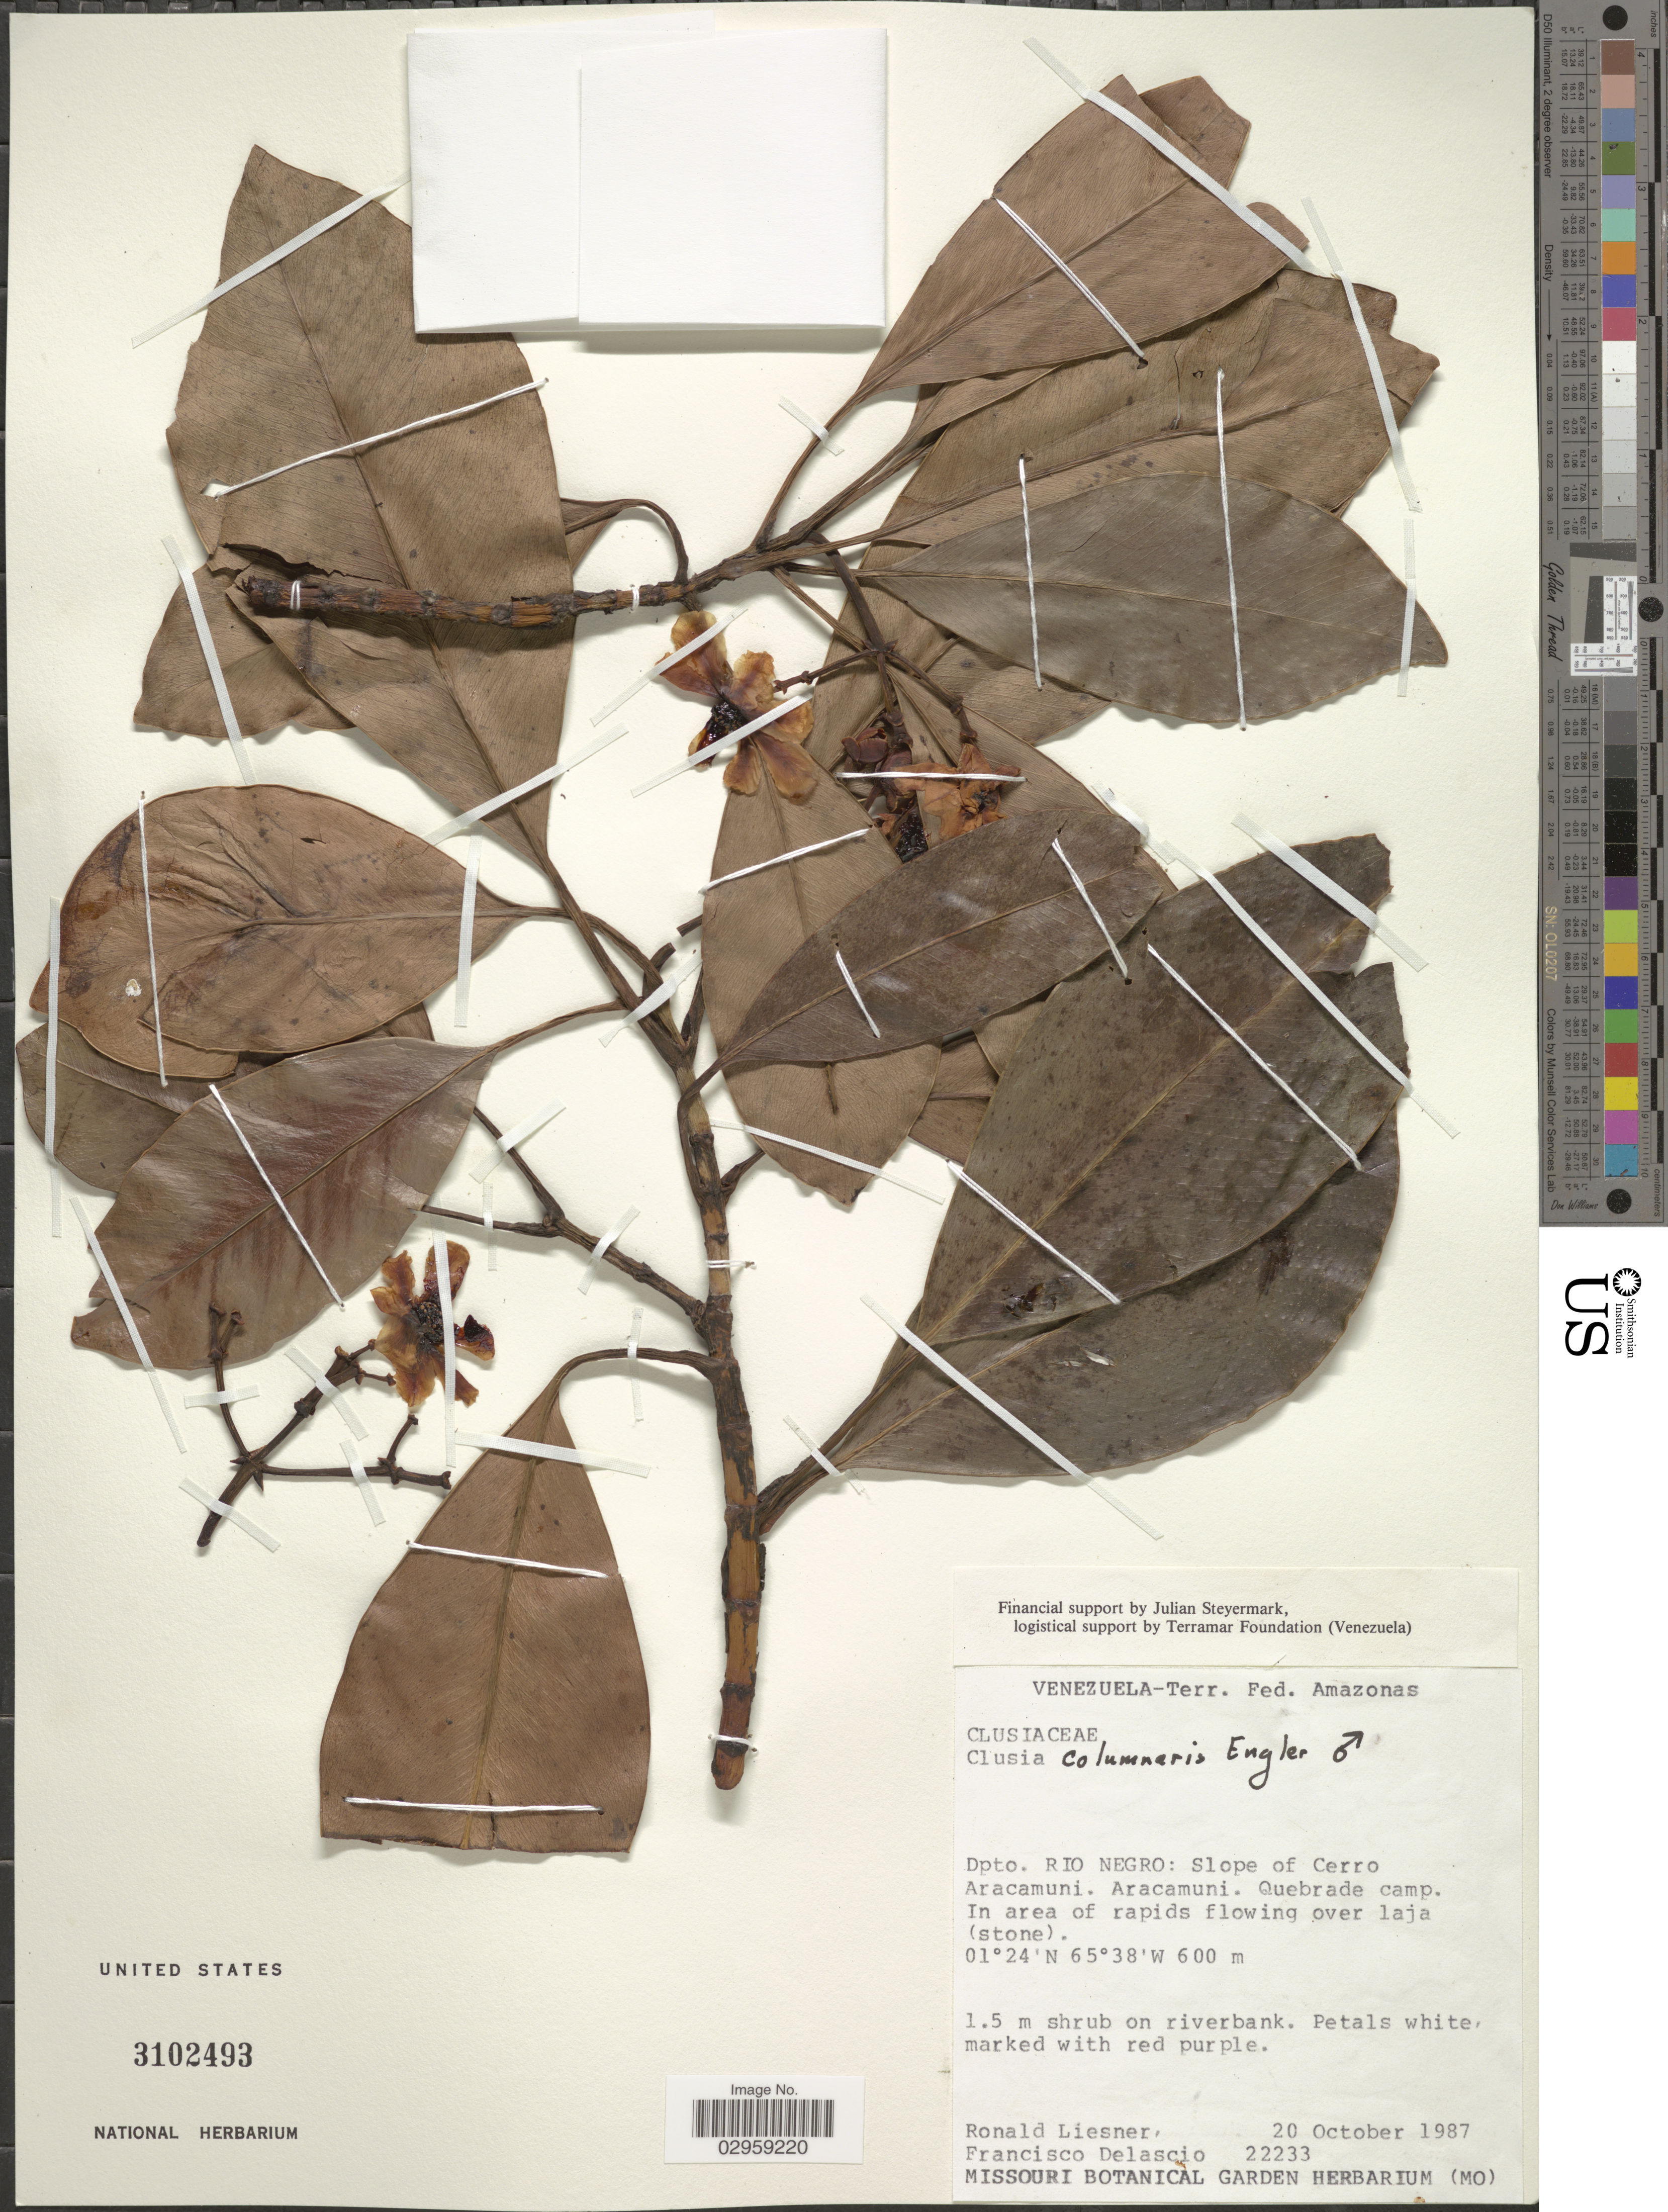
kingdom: Plantae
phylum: Tracheophyta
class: Magnoliopsida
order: Malpighiales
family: Clusiaceae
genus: Clusia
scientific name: Clusia columnaris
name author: Engl.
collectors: R. L. Liesner & F. Delascio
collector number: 22233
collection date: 1987-10-20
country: Venezuela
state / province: Amazonas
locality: Terr. Fed. Amazonas. Dpto. Rio Negro. Slope of Cerro Aracamuni. Aracamuni. Quebrada camp. In area of rapids flowing over laja (stone).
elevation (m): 600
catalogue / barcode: US 3102493